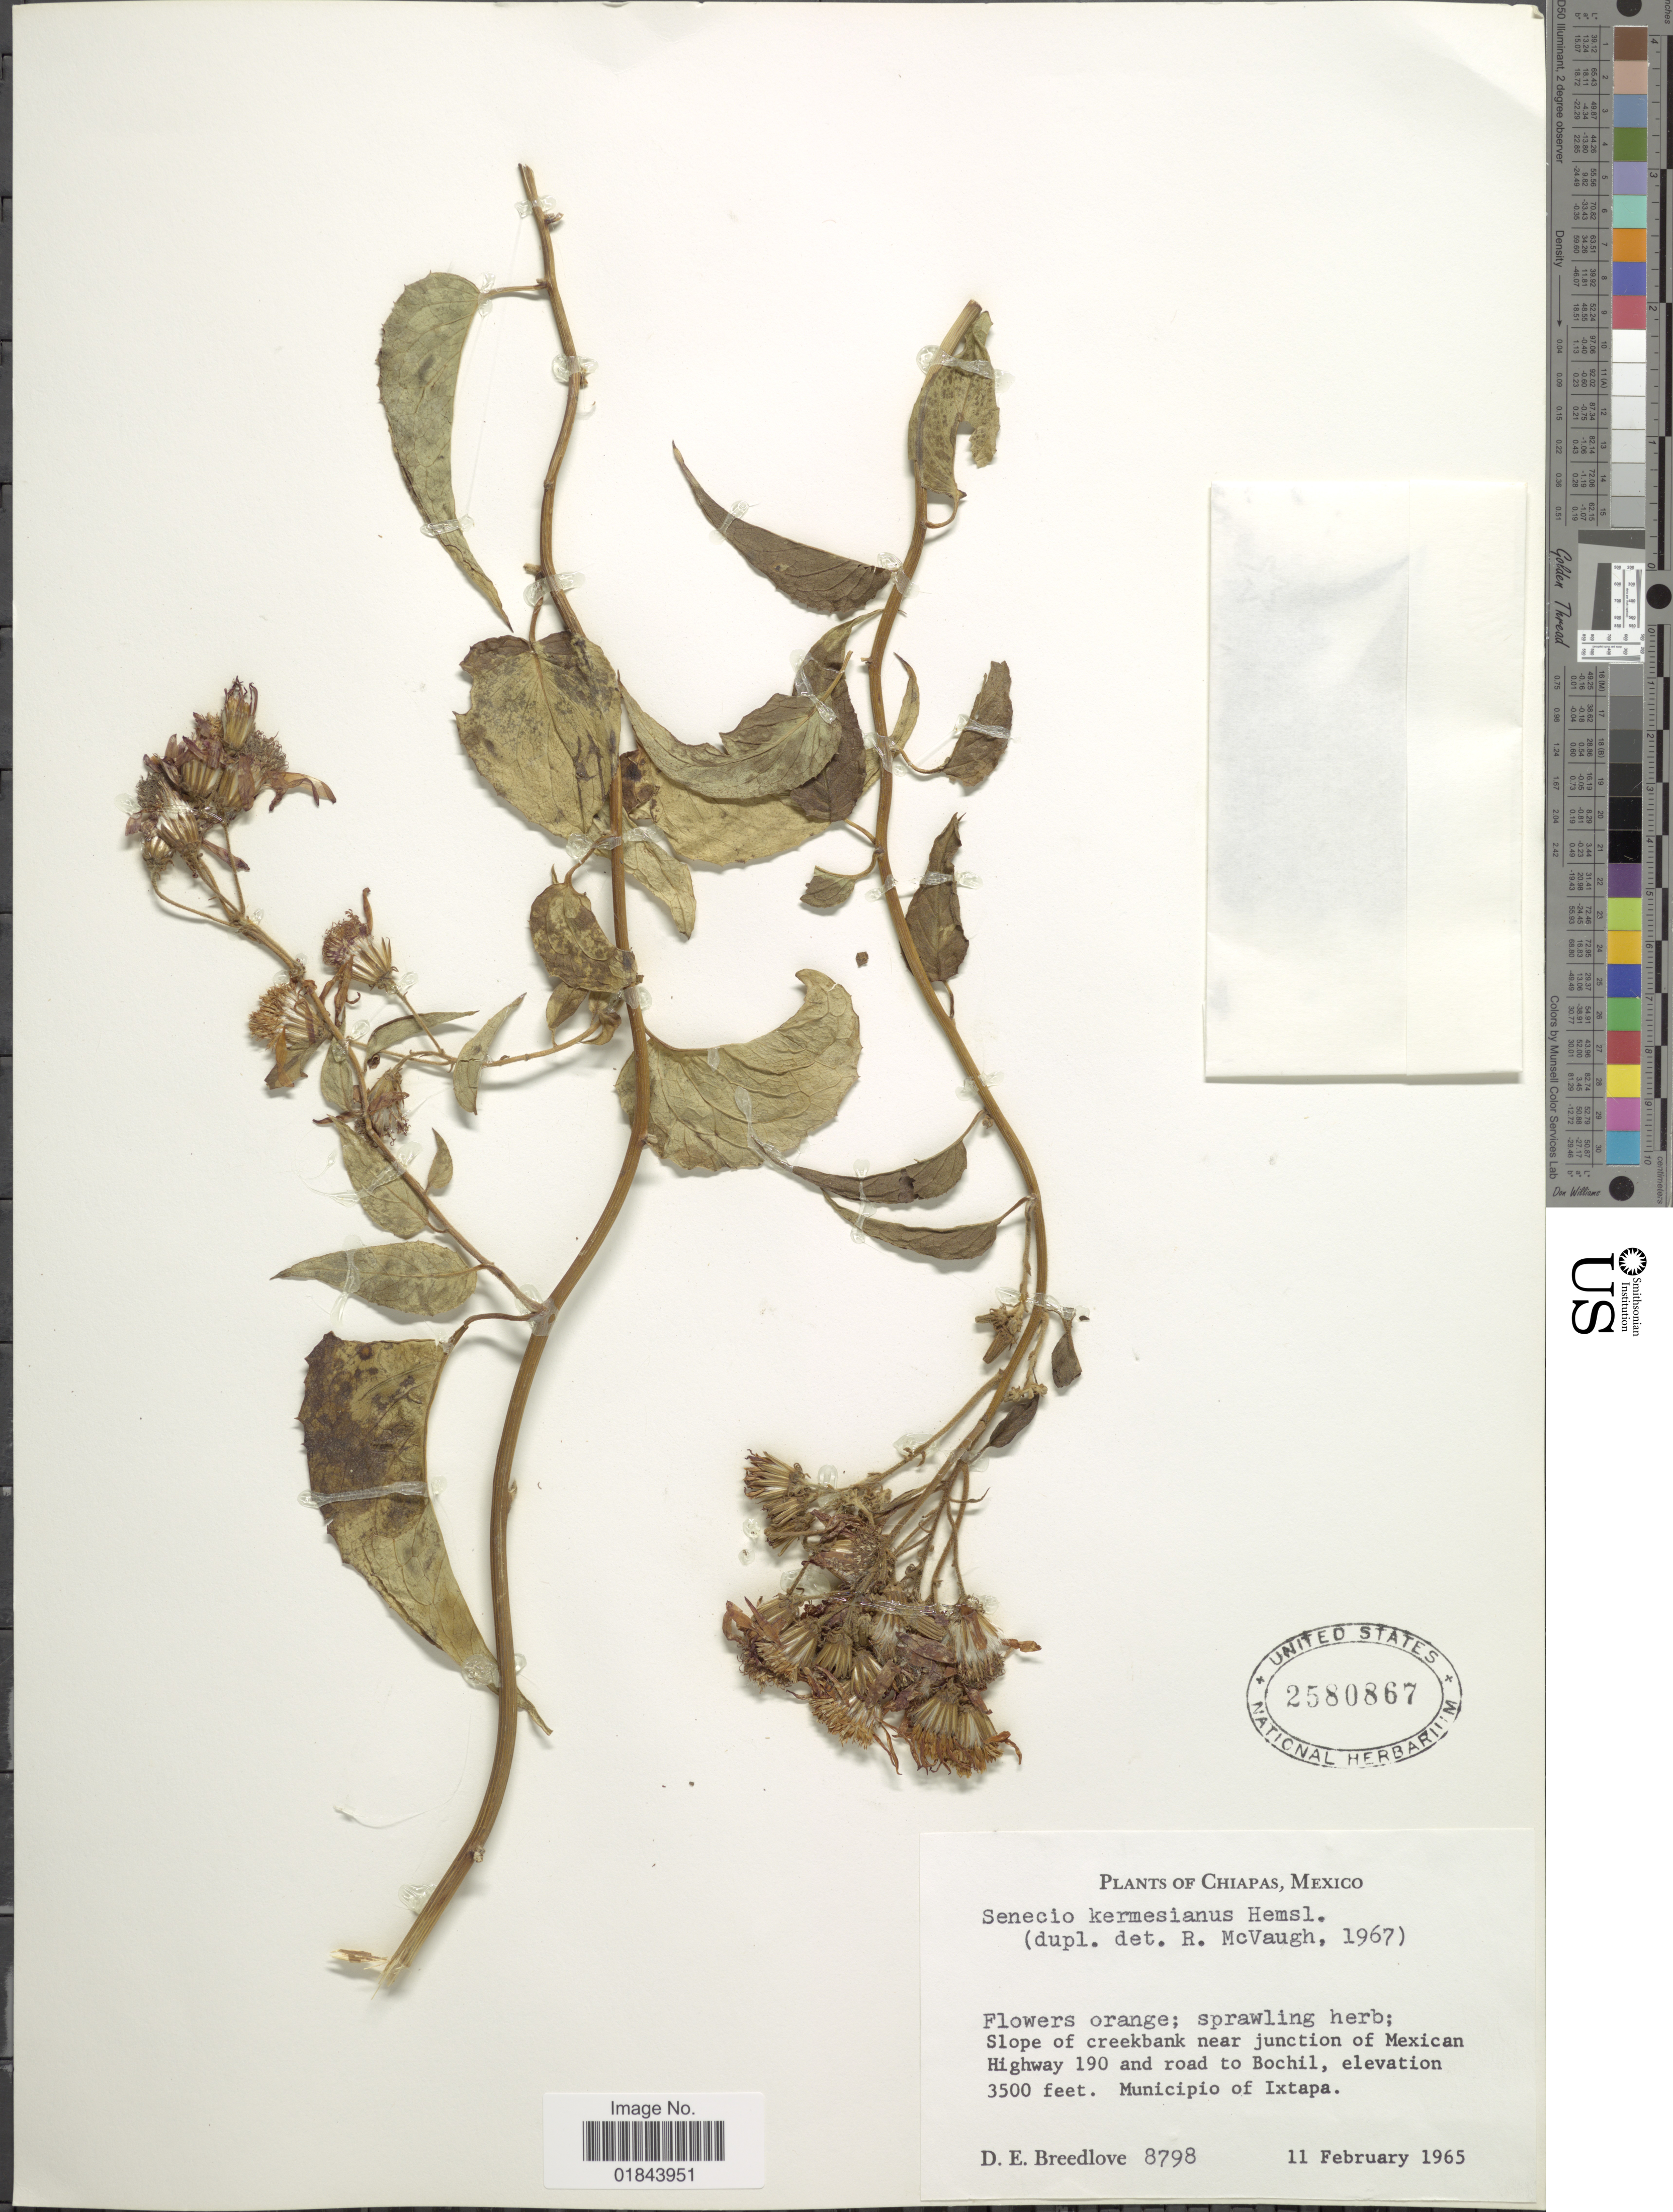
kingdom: Plantae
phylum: Tracheophyta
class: Magnoliopsida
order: Asterales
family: Asteraceae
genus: Pseudogynoxys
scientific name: Pseudogynoxys haenkei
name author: (DC.) Cabrera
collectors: D. E. Breedlove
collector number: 8798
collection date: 1965-02-11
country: Mexico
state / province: Chiapas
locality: Slope of creekbank near junction of Mexican Highway 190 and road to Bochil, Munucipio of Ixtapa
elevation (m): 1067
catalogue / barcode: US 2580867